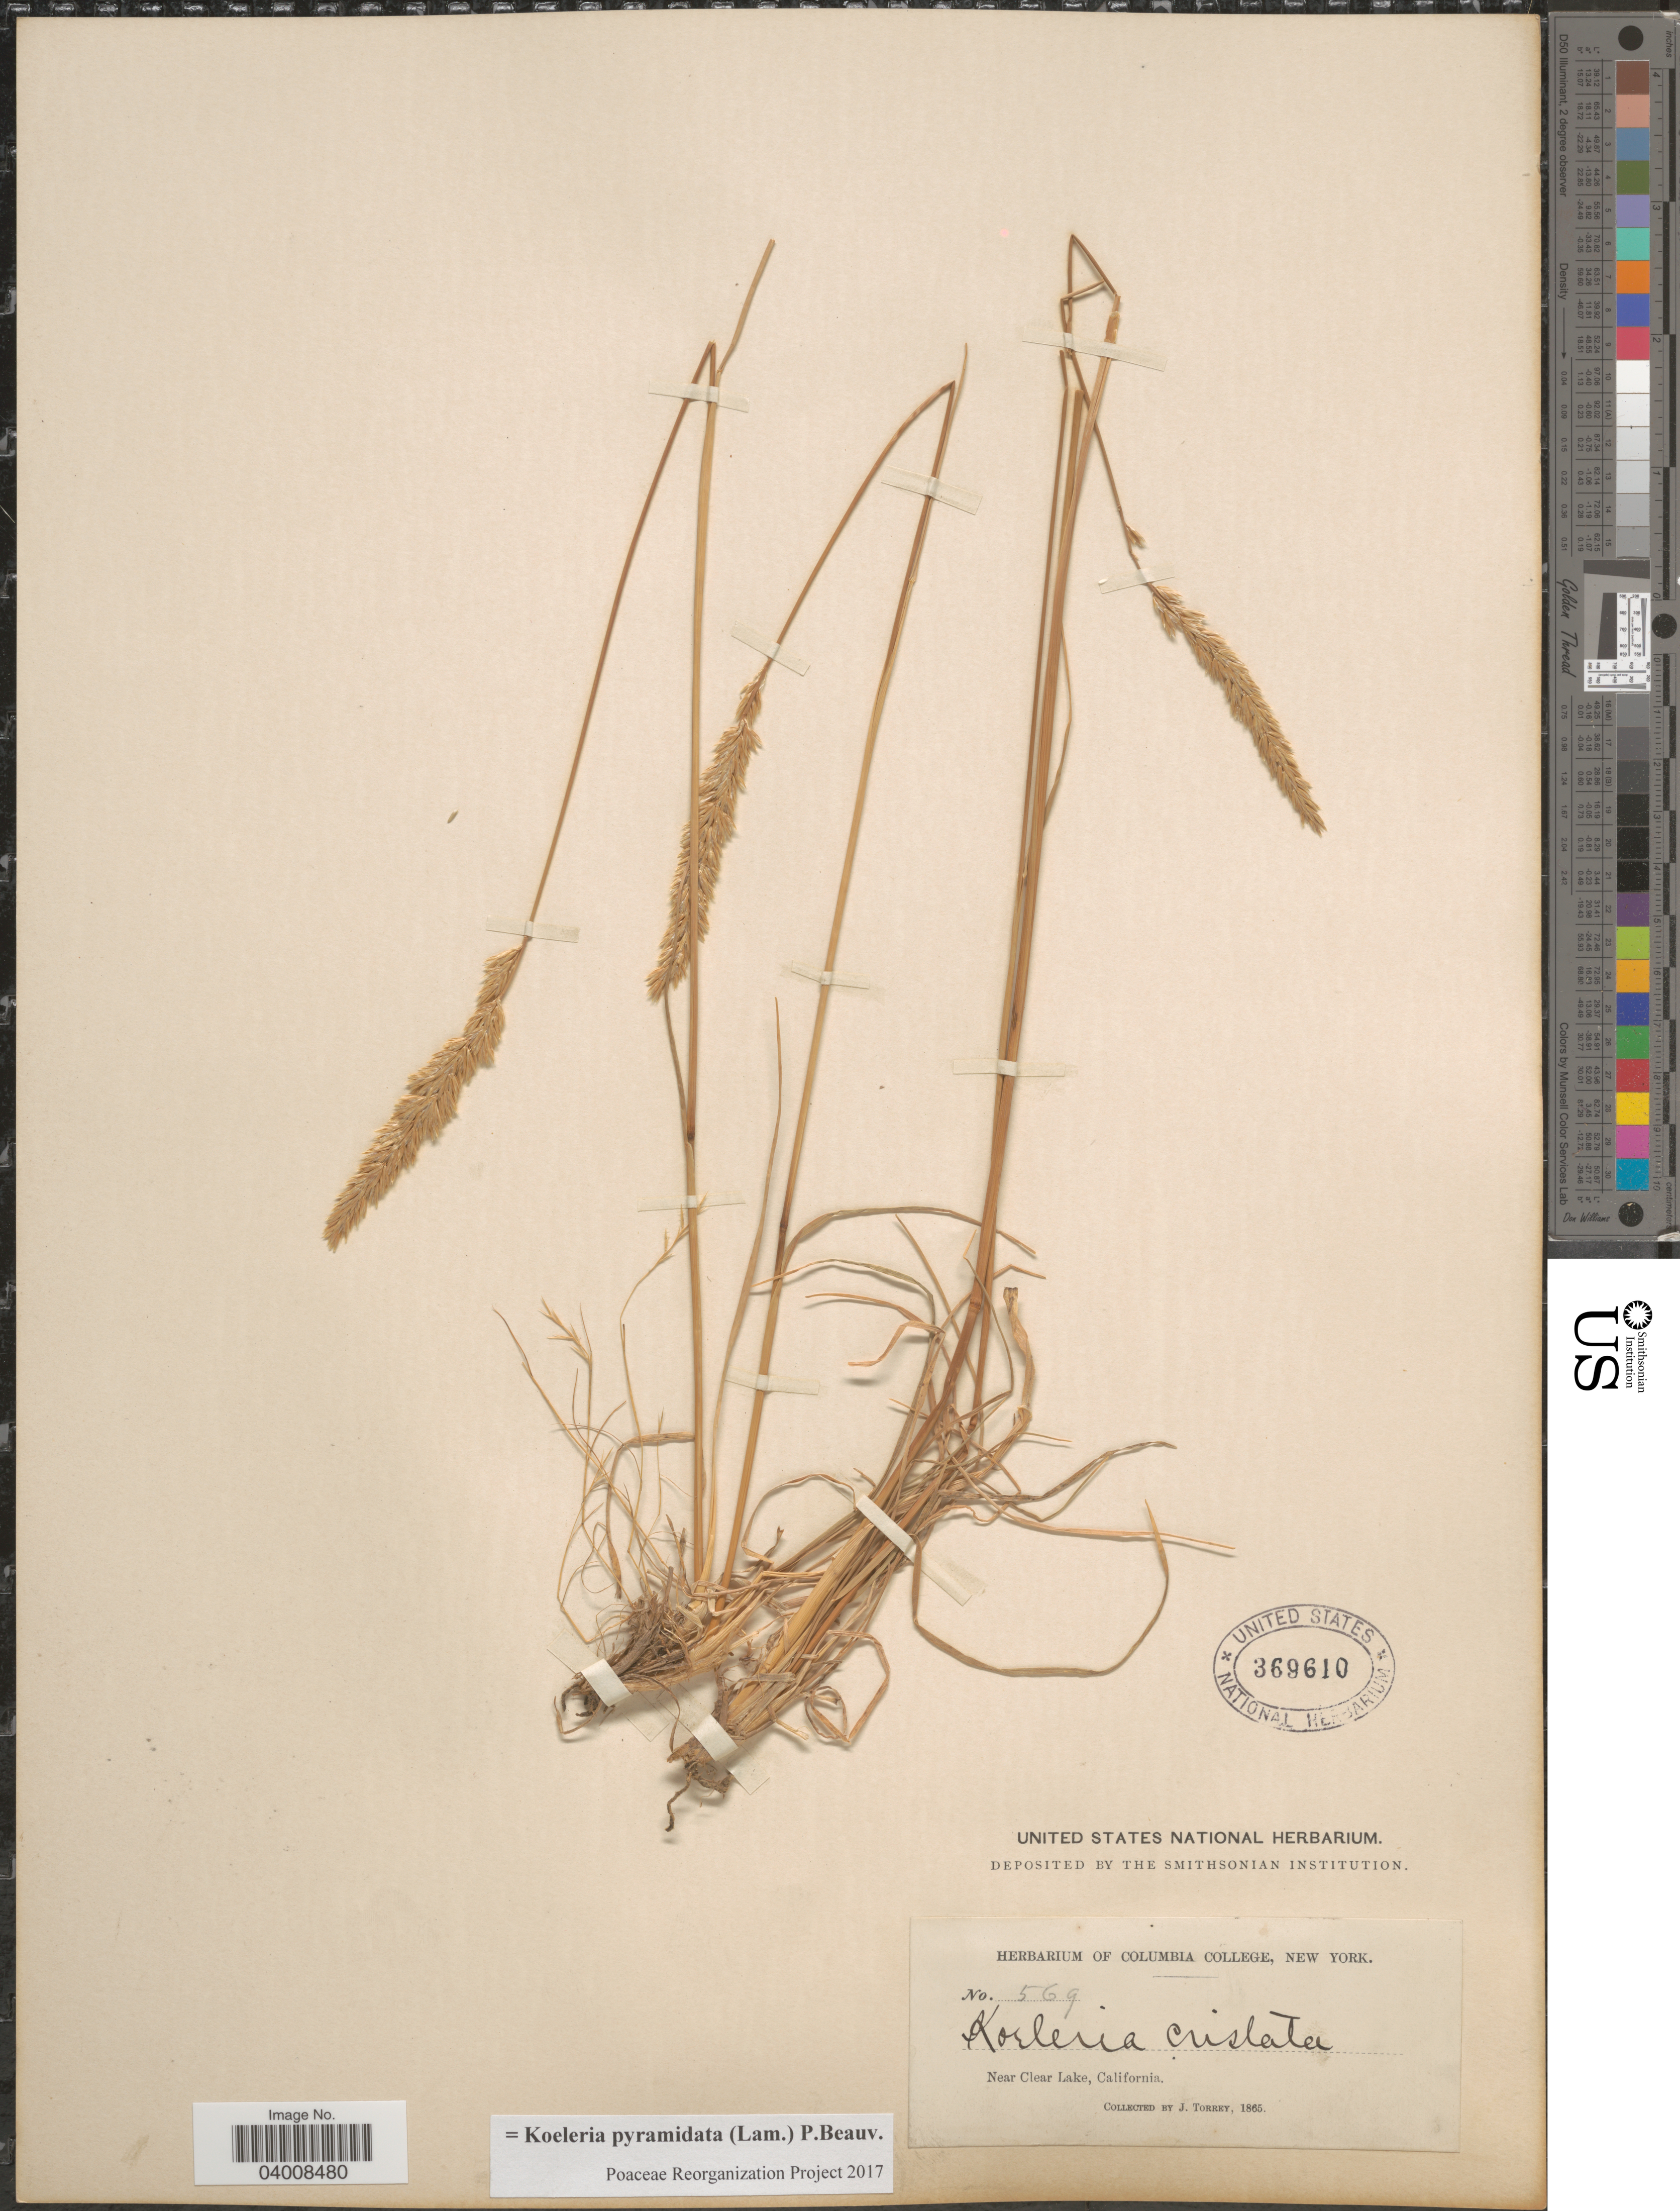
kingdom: Plantae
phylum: Tracheophyta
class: Liliopsida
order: Poales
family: Poaceae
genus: Koeleria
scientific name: Koeleria pyramidata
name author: (Lam.) P. Beauv.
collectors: J. Torrey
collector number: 569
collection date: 1865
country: United States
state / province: California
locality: Near Clear Lake.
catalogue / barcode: US 369610